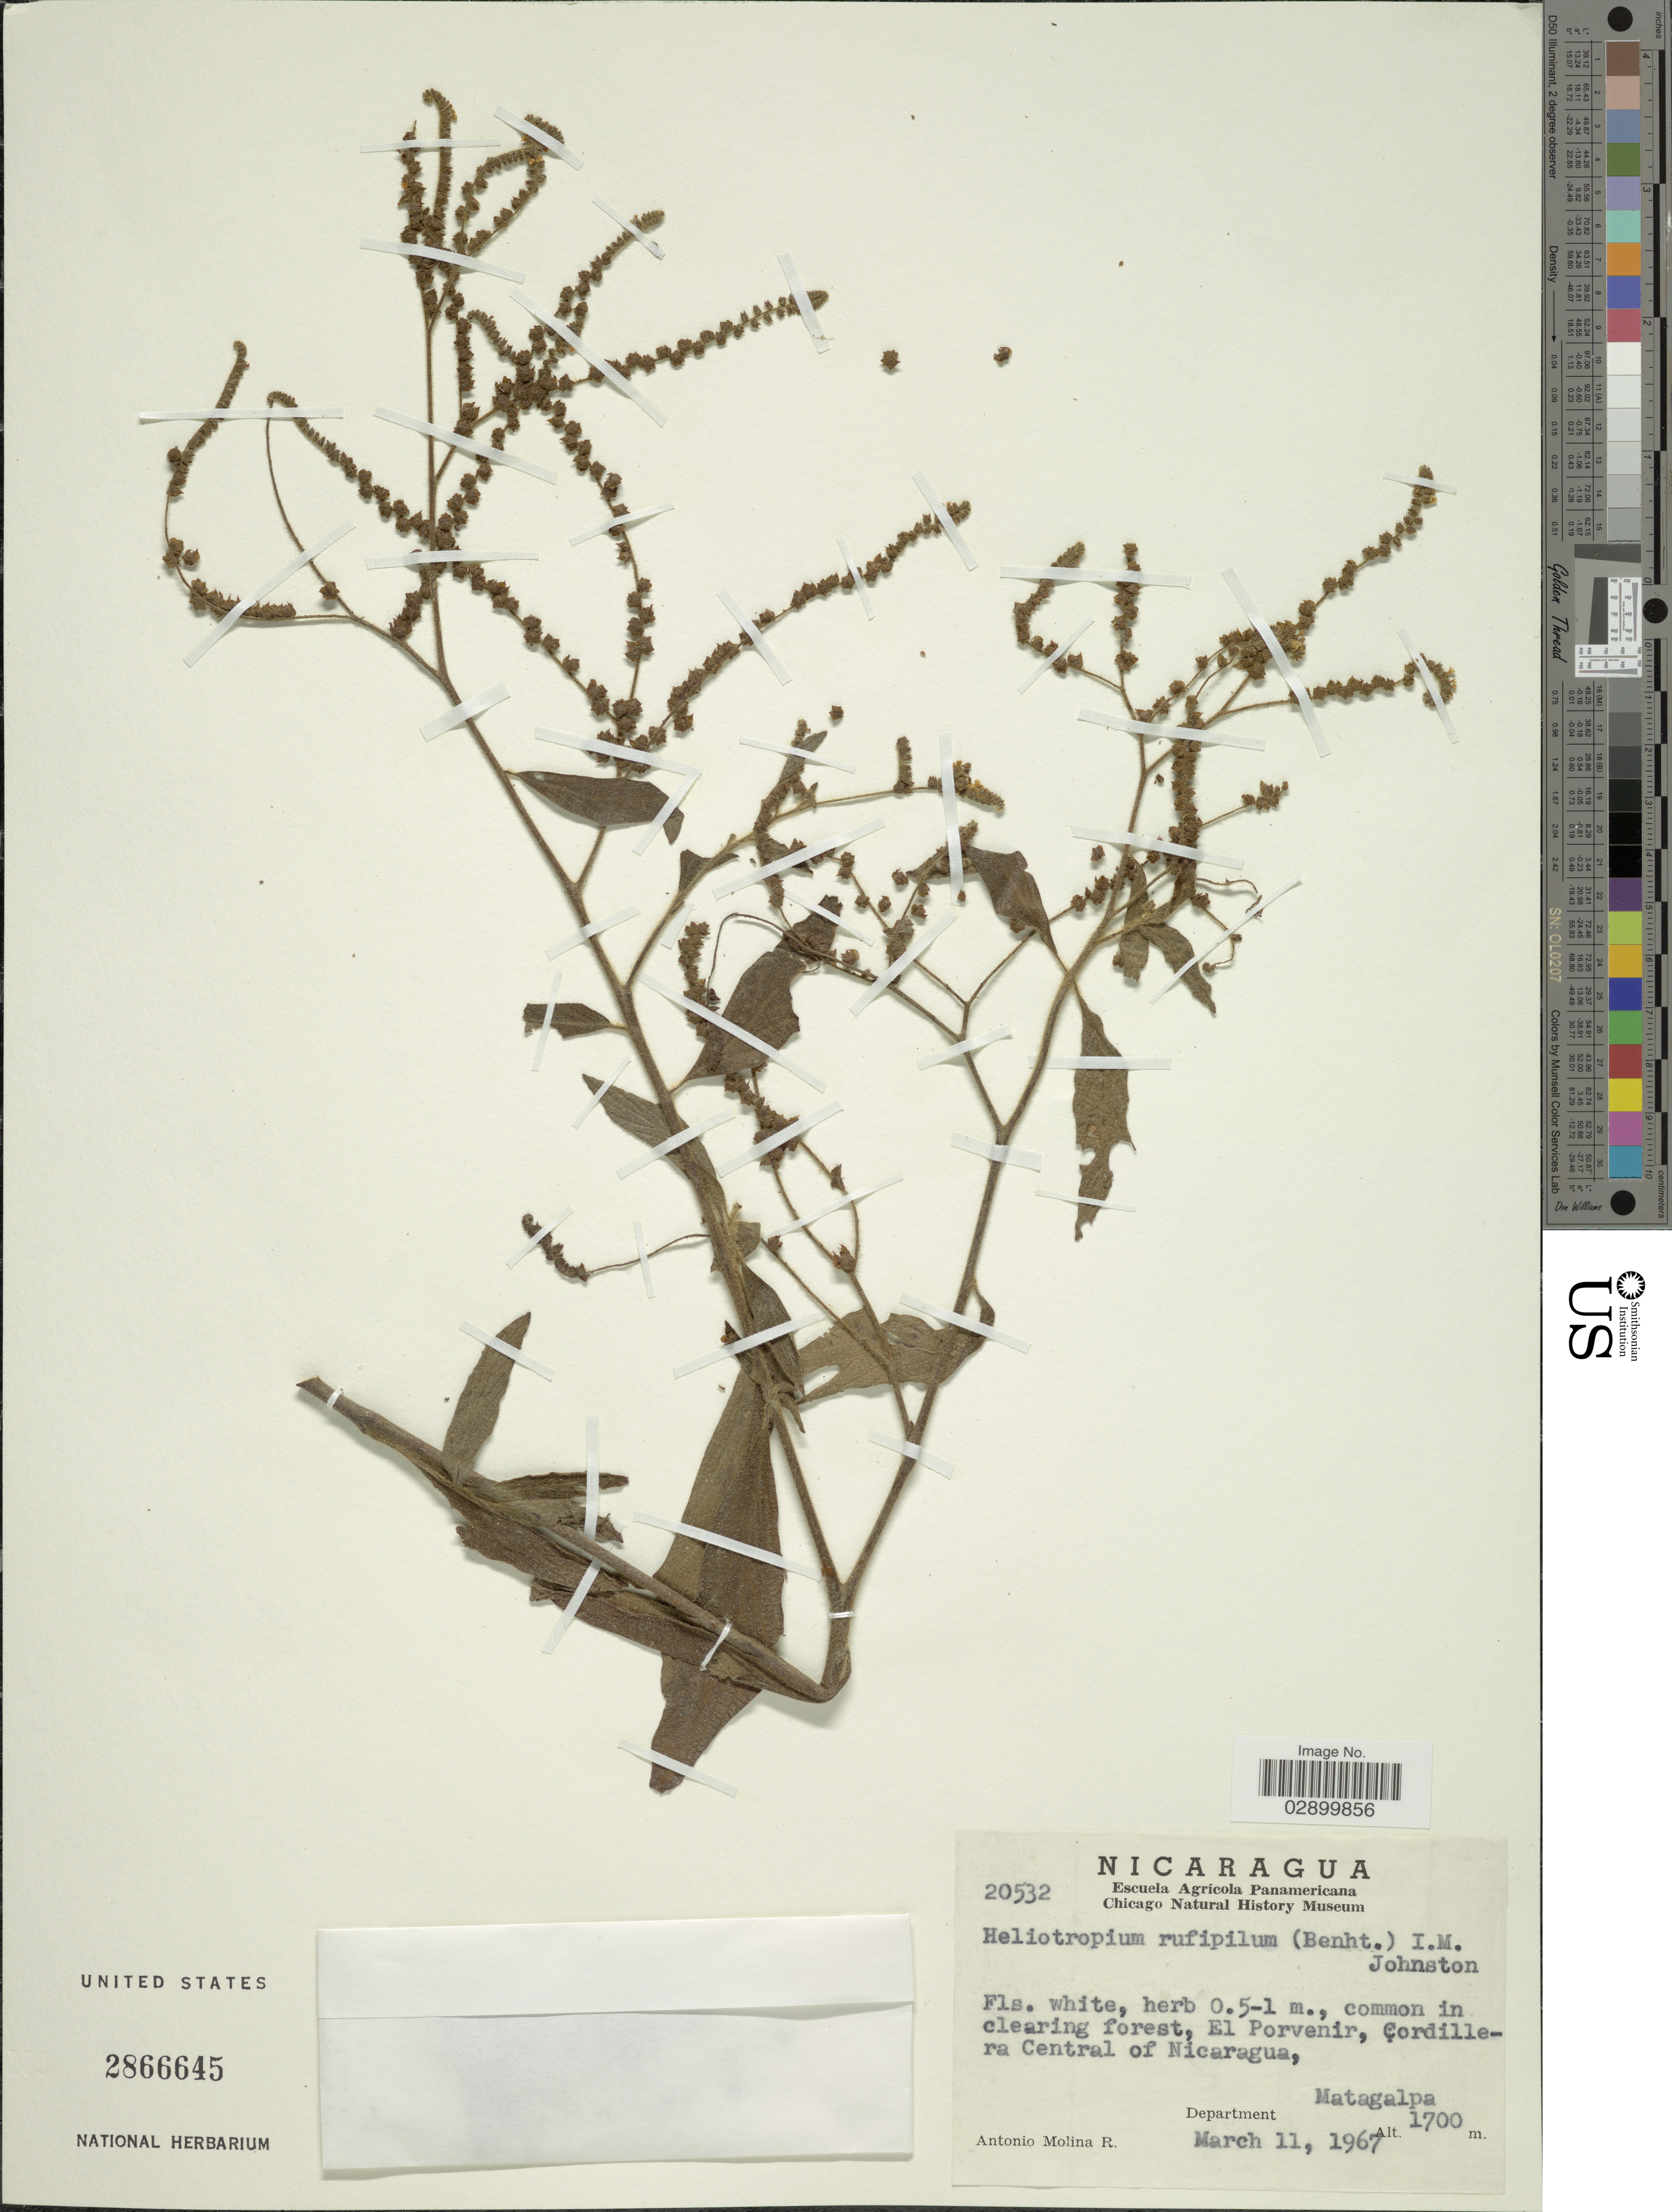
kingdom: Plantae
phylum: Tracheophyta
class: Magnoliopsida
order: Boraginales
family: Heliotropiaceae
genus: Heliotropium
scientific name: Heliotropium rufipilum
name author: (Benth.) I.M. Johnst.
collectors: A. Molina R.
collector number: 20532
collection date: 1967-03-11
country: Nicaragua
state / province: Matagalpa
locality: El Porvenir, Cordillera Central of Nicaragua, Department Matagalpa.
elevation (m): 1700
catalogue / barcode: US 2866645